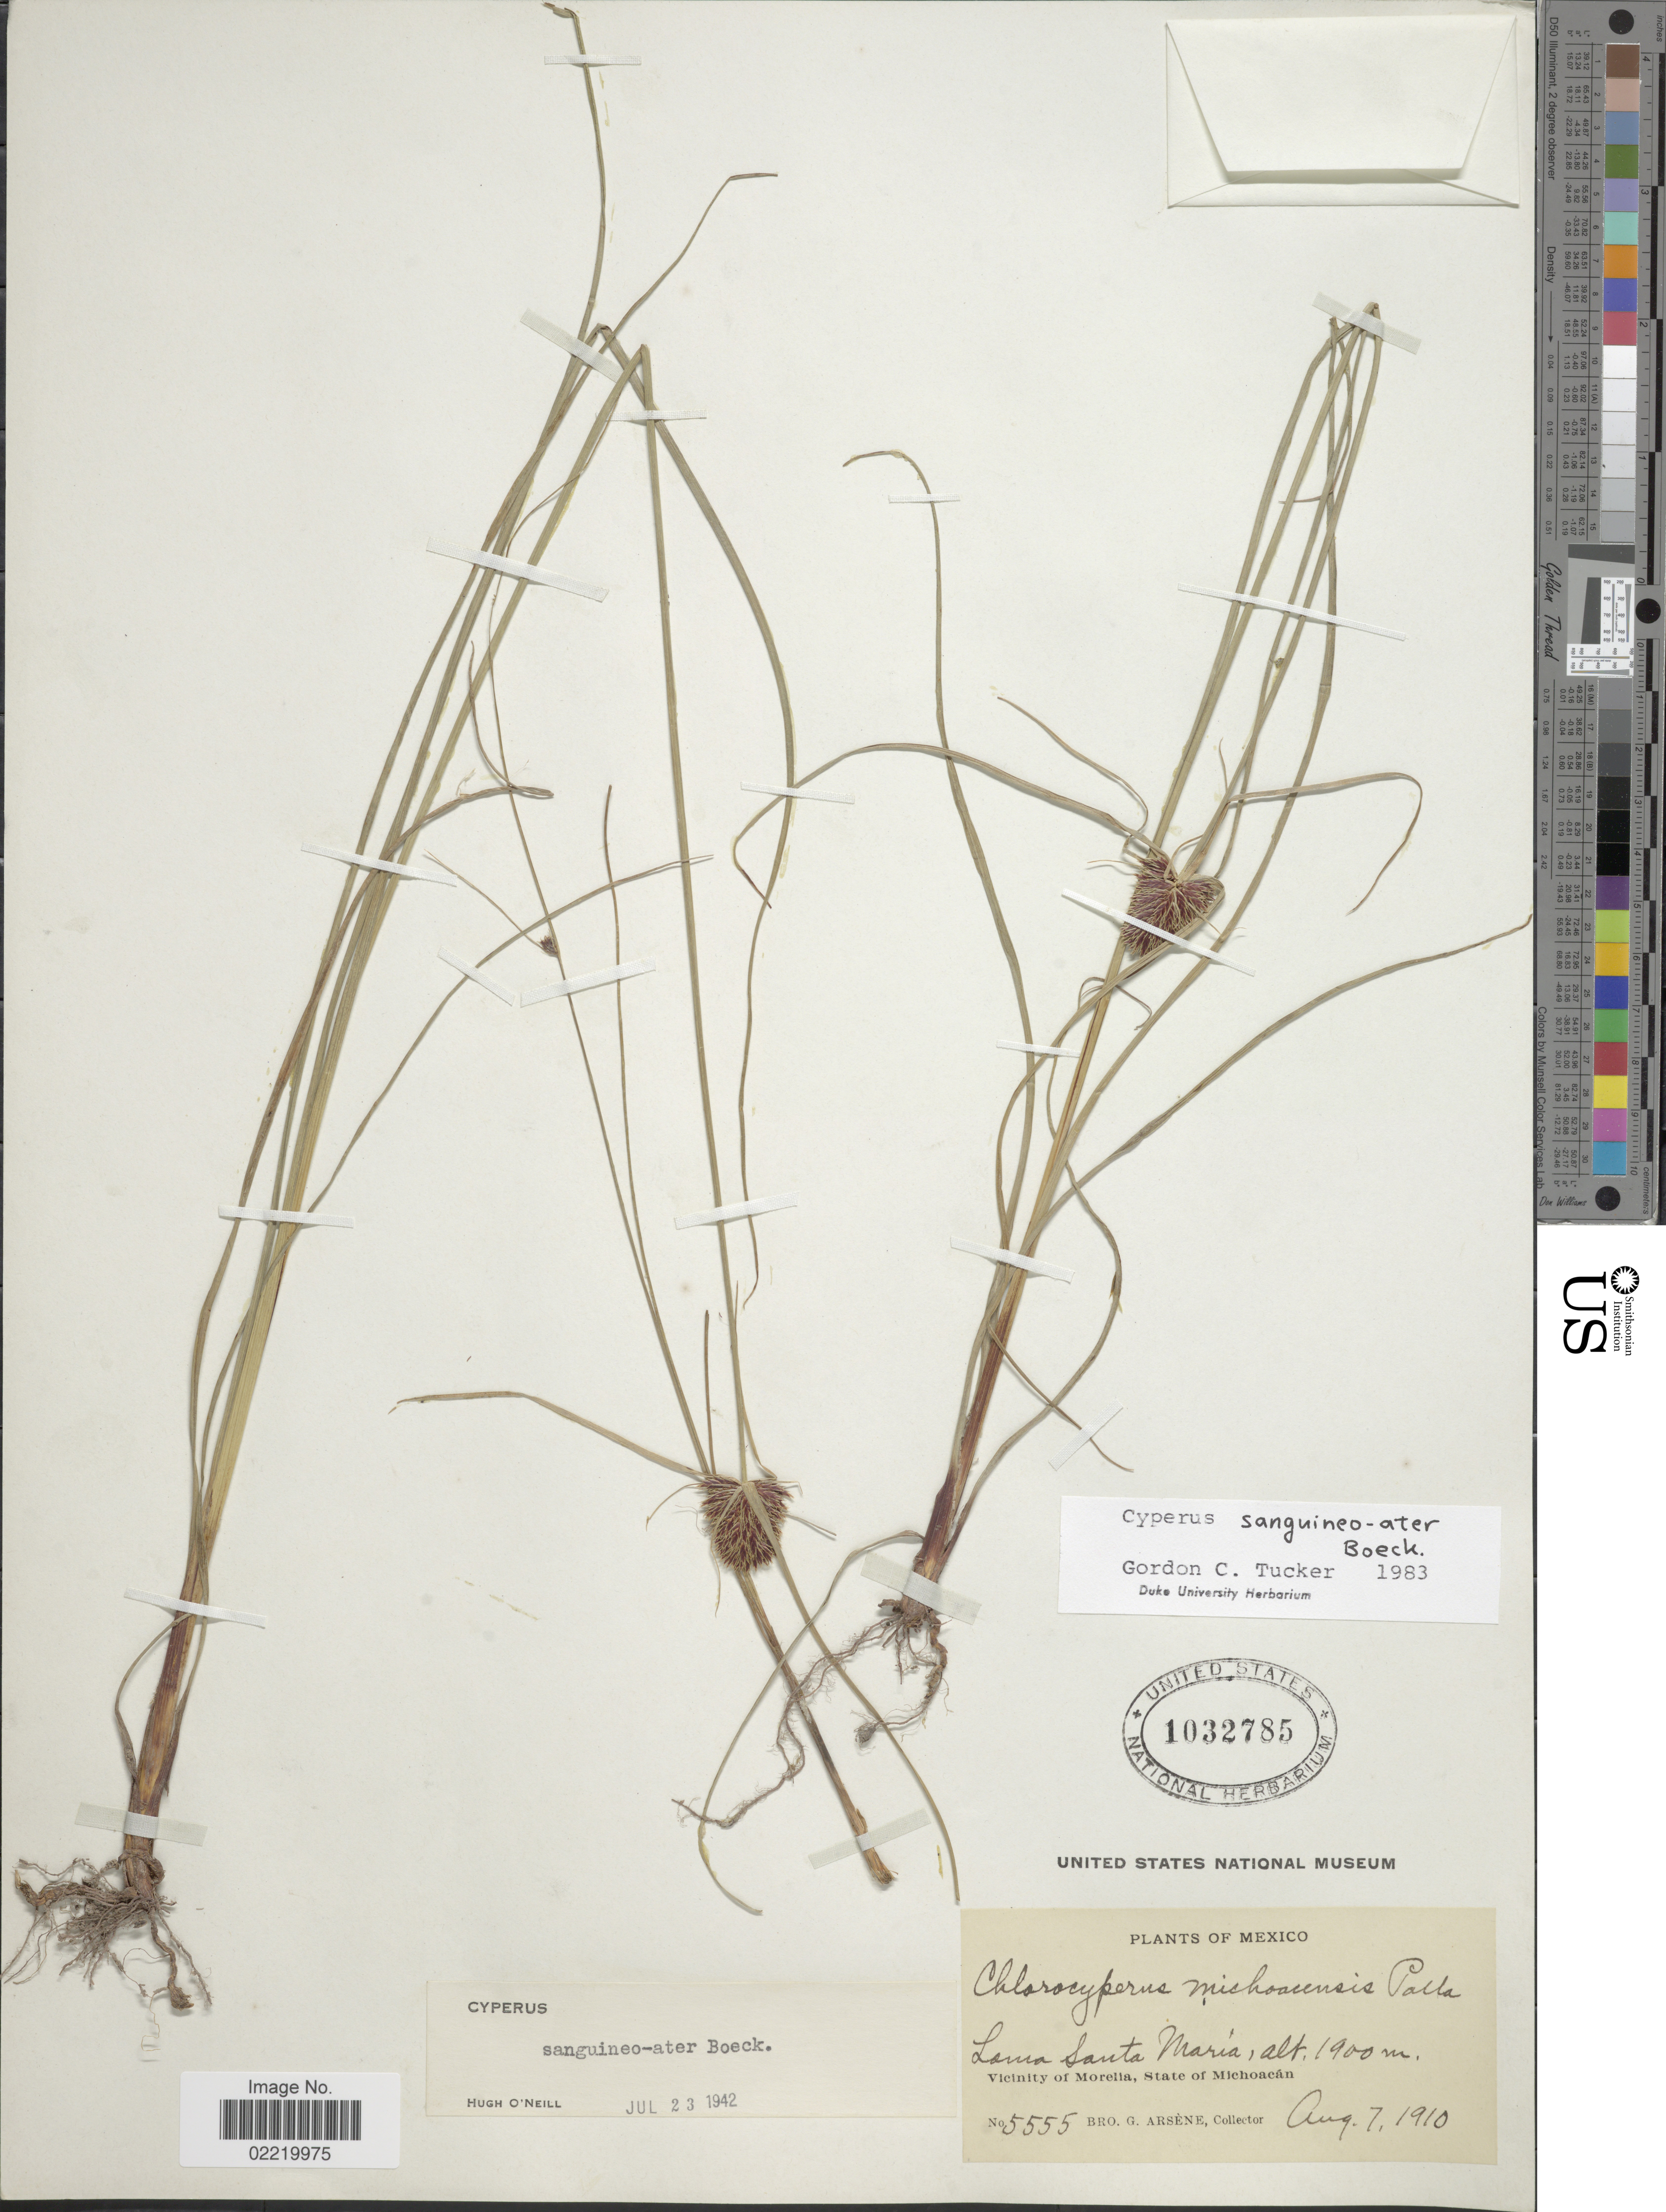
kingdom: Plantae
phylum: Tracheophyta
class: Liliopsida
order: Poales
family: Cyperaceae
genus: Cyperus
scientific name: Cyperus sanguineoater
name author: Boeckeler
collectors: Bro. G. Arsène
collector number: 5555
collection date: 1910-08-07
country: Mexico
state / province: Michoacán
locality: Loma Santa Maria, vicinity of Morelia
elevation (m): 1900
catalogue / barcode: US 1032785